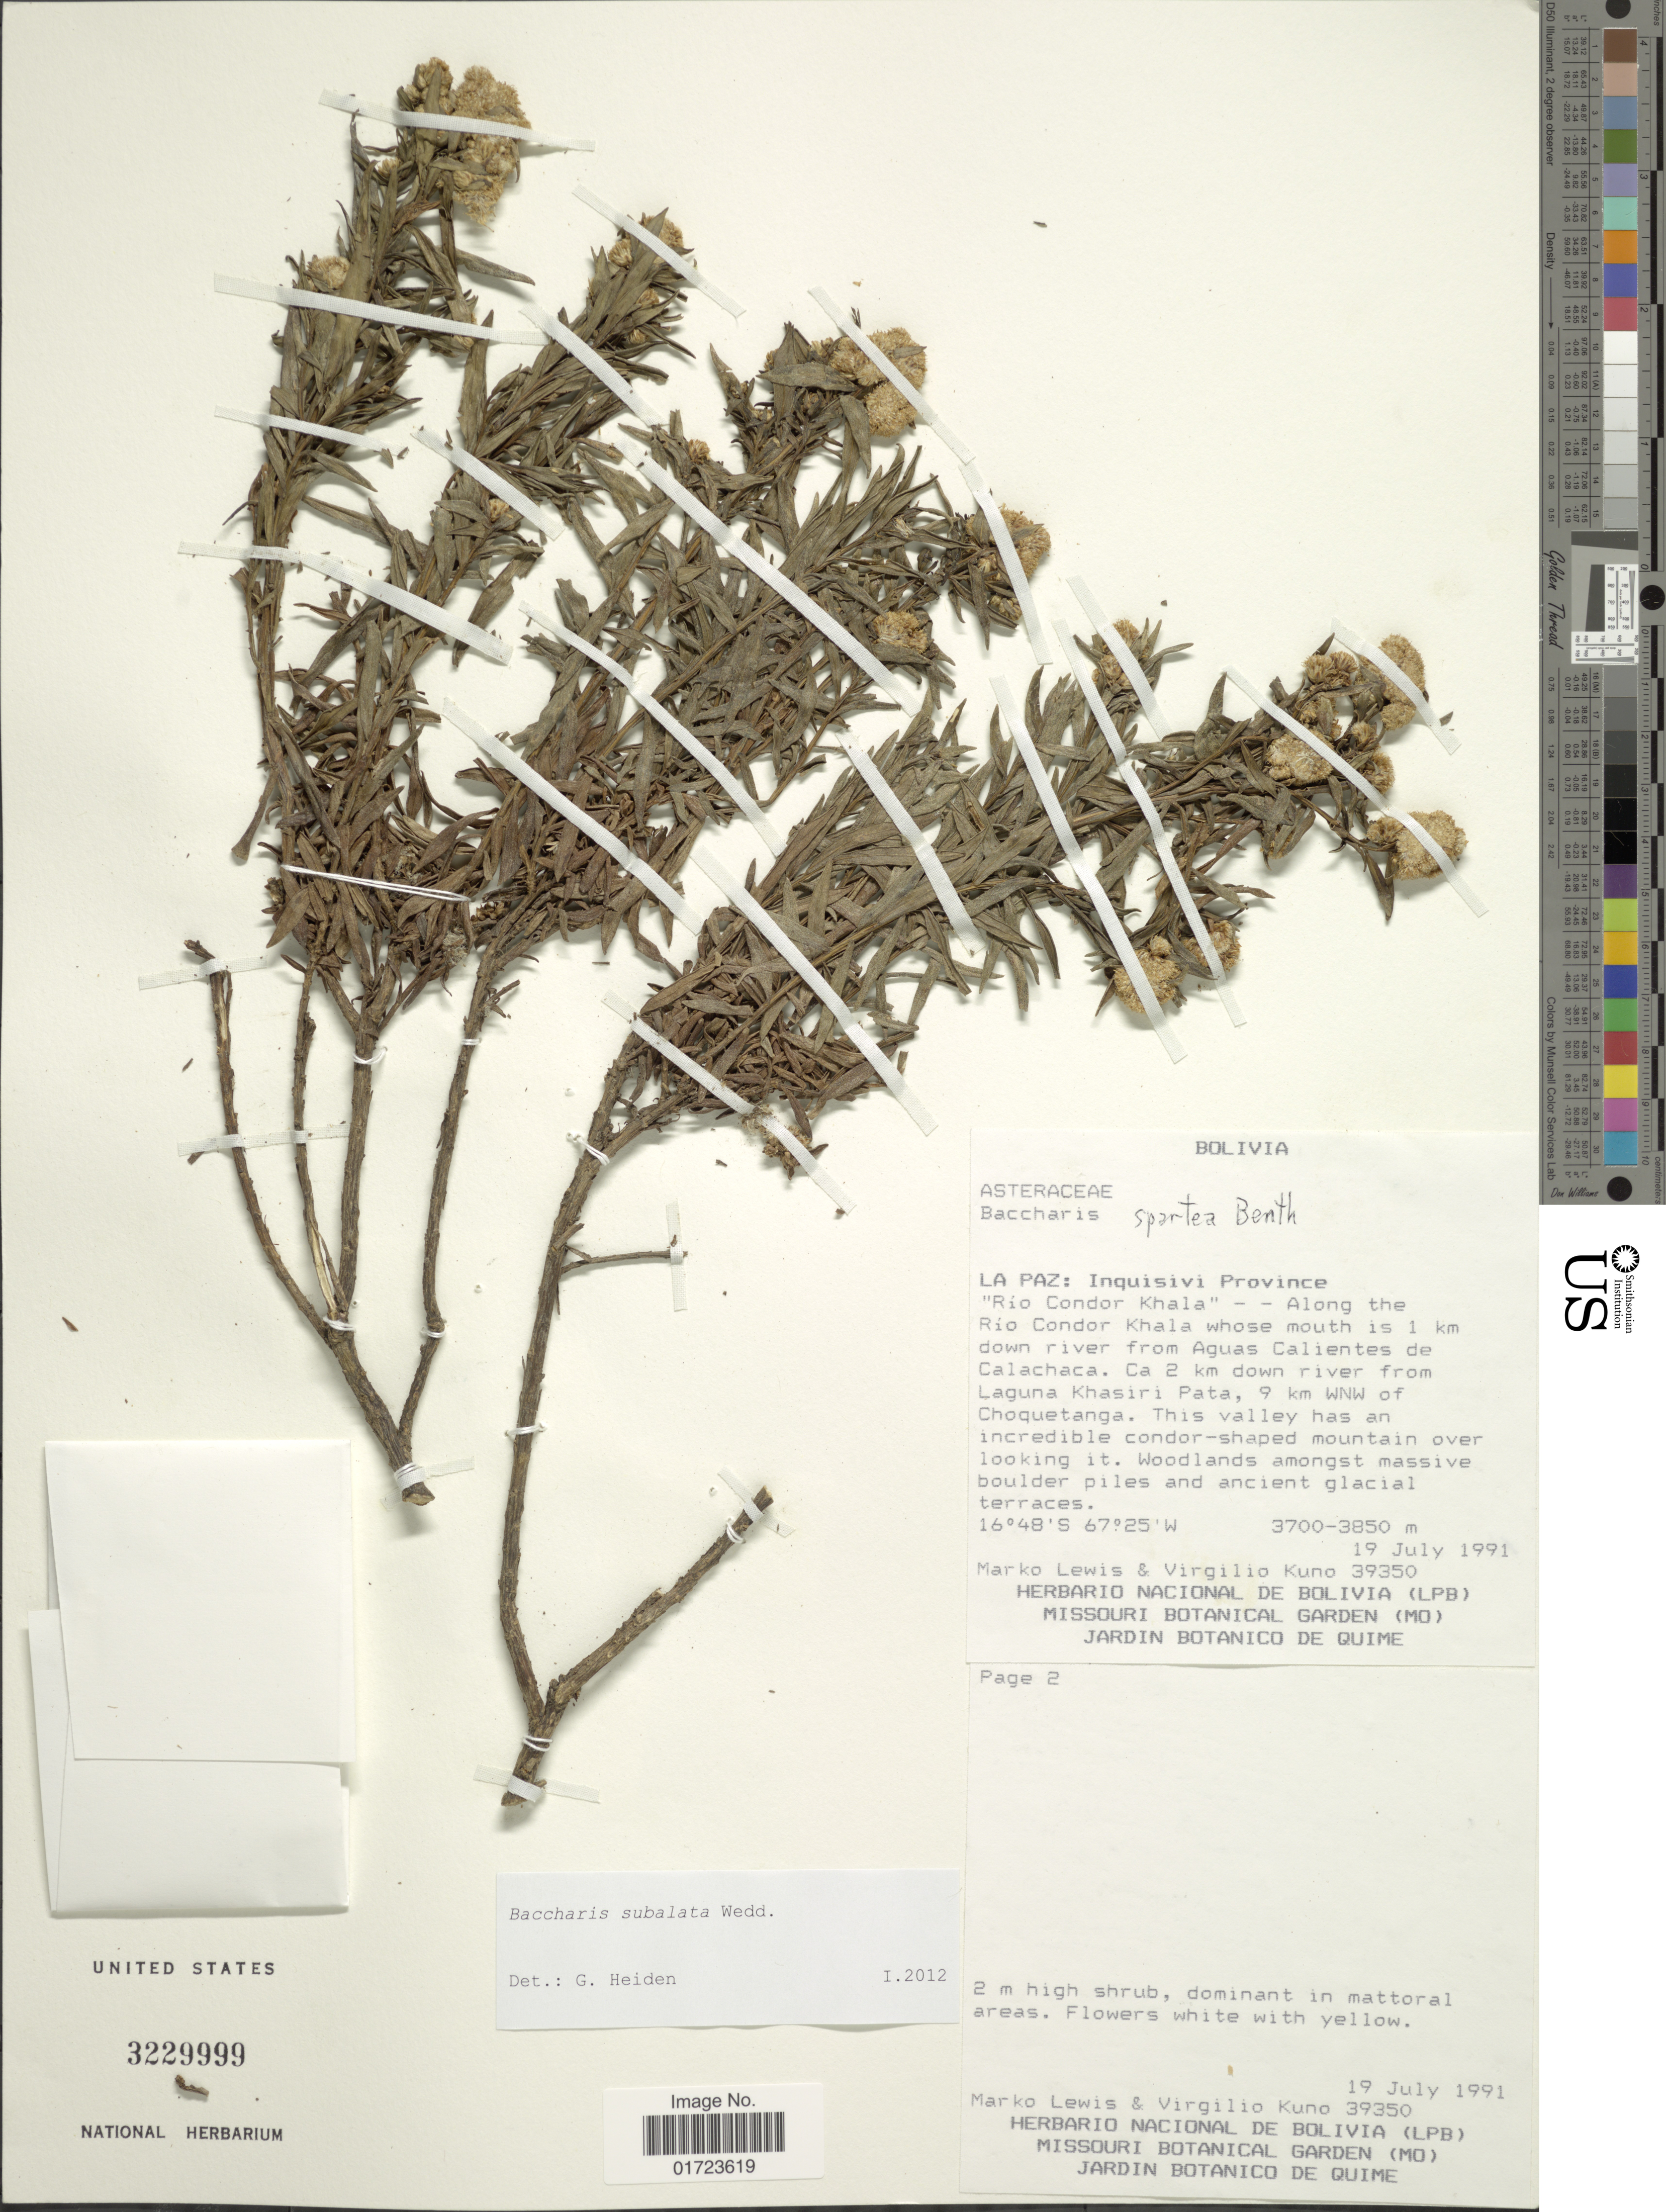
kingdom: Plantae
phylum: Tracheophyta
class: Magnoliopsida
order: Asterales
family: Asteraceae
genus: Baccharis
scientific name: Baccharis subalata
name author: Wedd.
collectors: M. A. Lewis & V. Kuno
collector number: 39350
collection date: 1991-07-19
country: Bolivia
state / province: La Paz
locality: La Paz: Inquisivi Province, "Rio Condor Khala" - - Along the Rio Condor Khala whose mouth is 1 km down river from Aguas Calientes de Calachaca. Ca.2 km down river from Laguna Khasiri Pata, 9 km WNW of Choquetanga.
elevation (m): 3700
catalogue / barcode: US 3229999